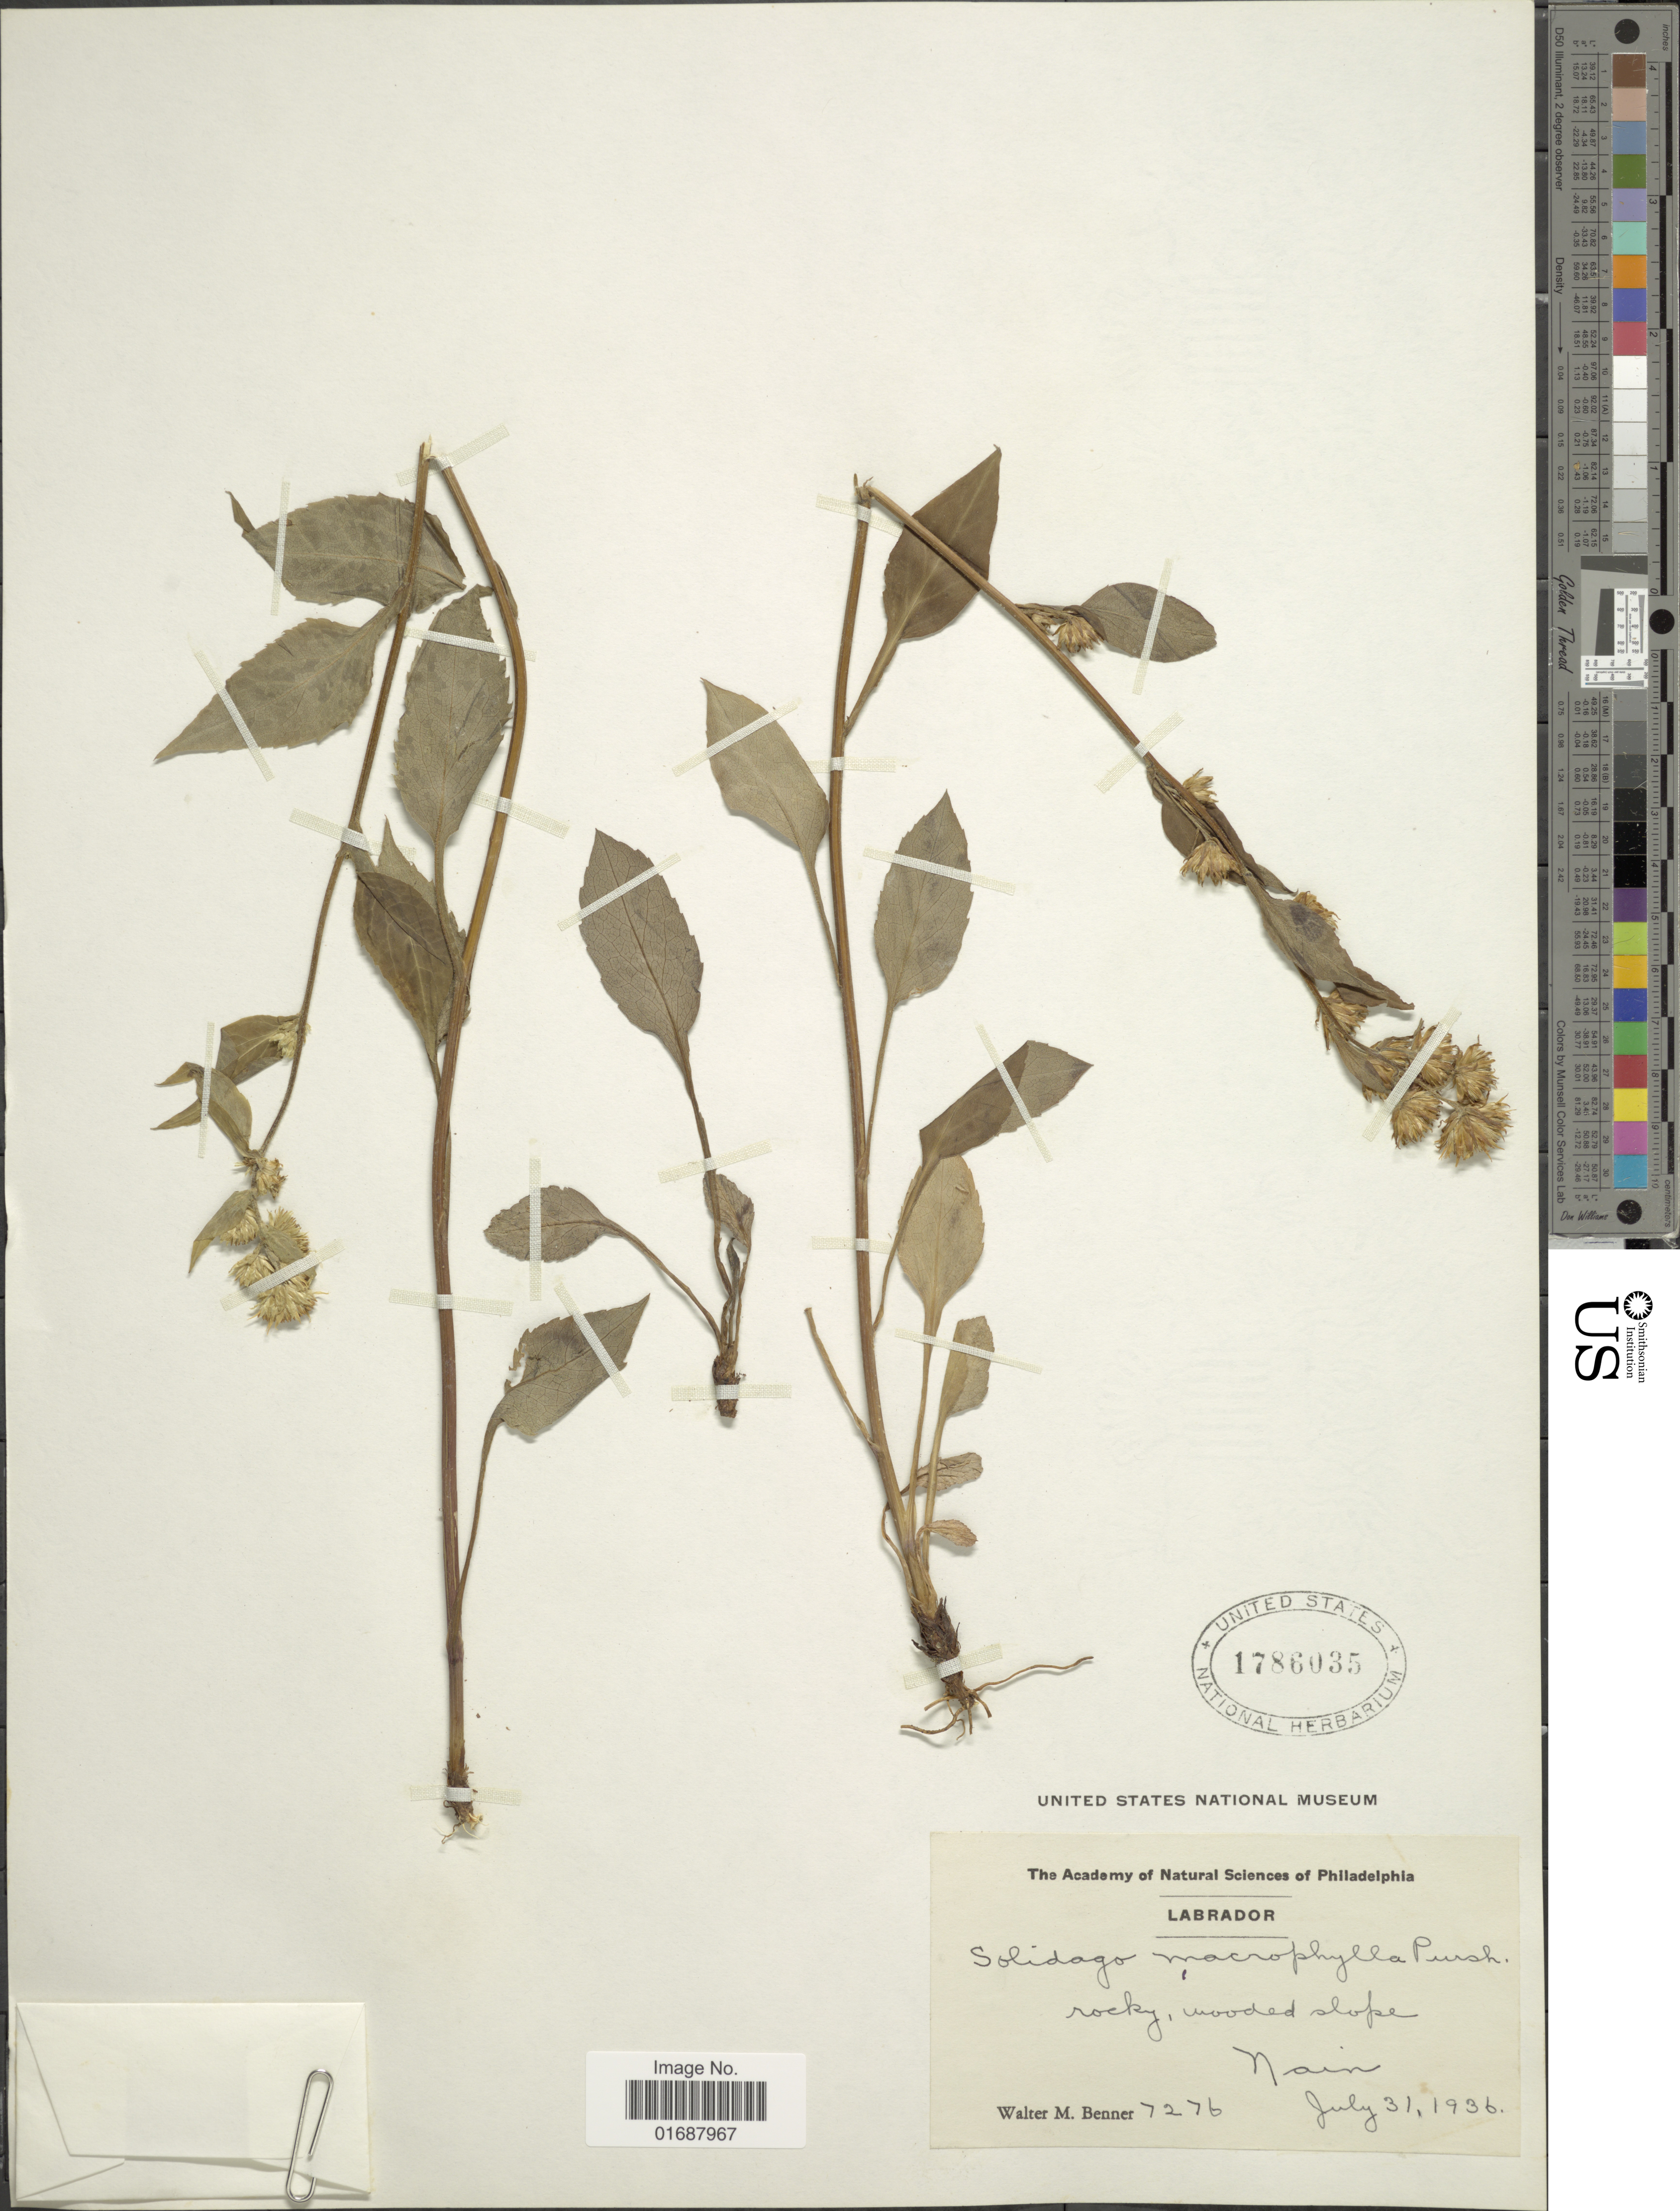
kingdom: Plantae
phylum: Tracheophyta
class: Magnoliopsida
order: Asterales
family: Asteraceae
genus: Solidago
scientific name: Solidago macrophylla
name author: Banks ex Pursh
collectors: W. Benner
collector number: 7276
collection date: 1936-07-31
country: Canada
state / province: Newfoundland and Labrador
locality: Labrador, Nain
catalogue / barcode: US 1786035